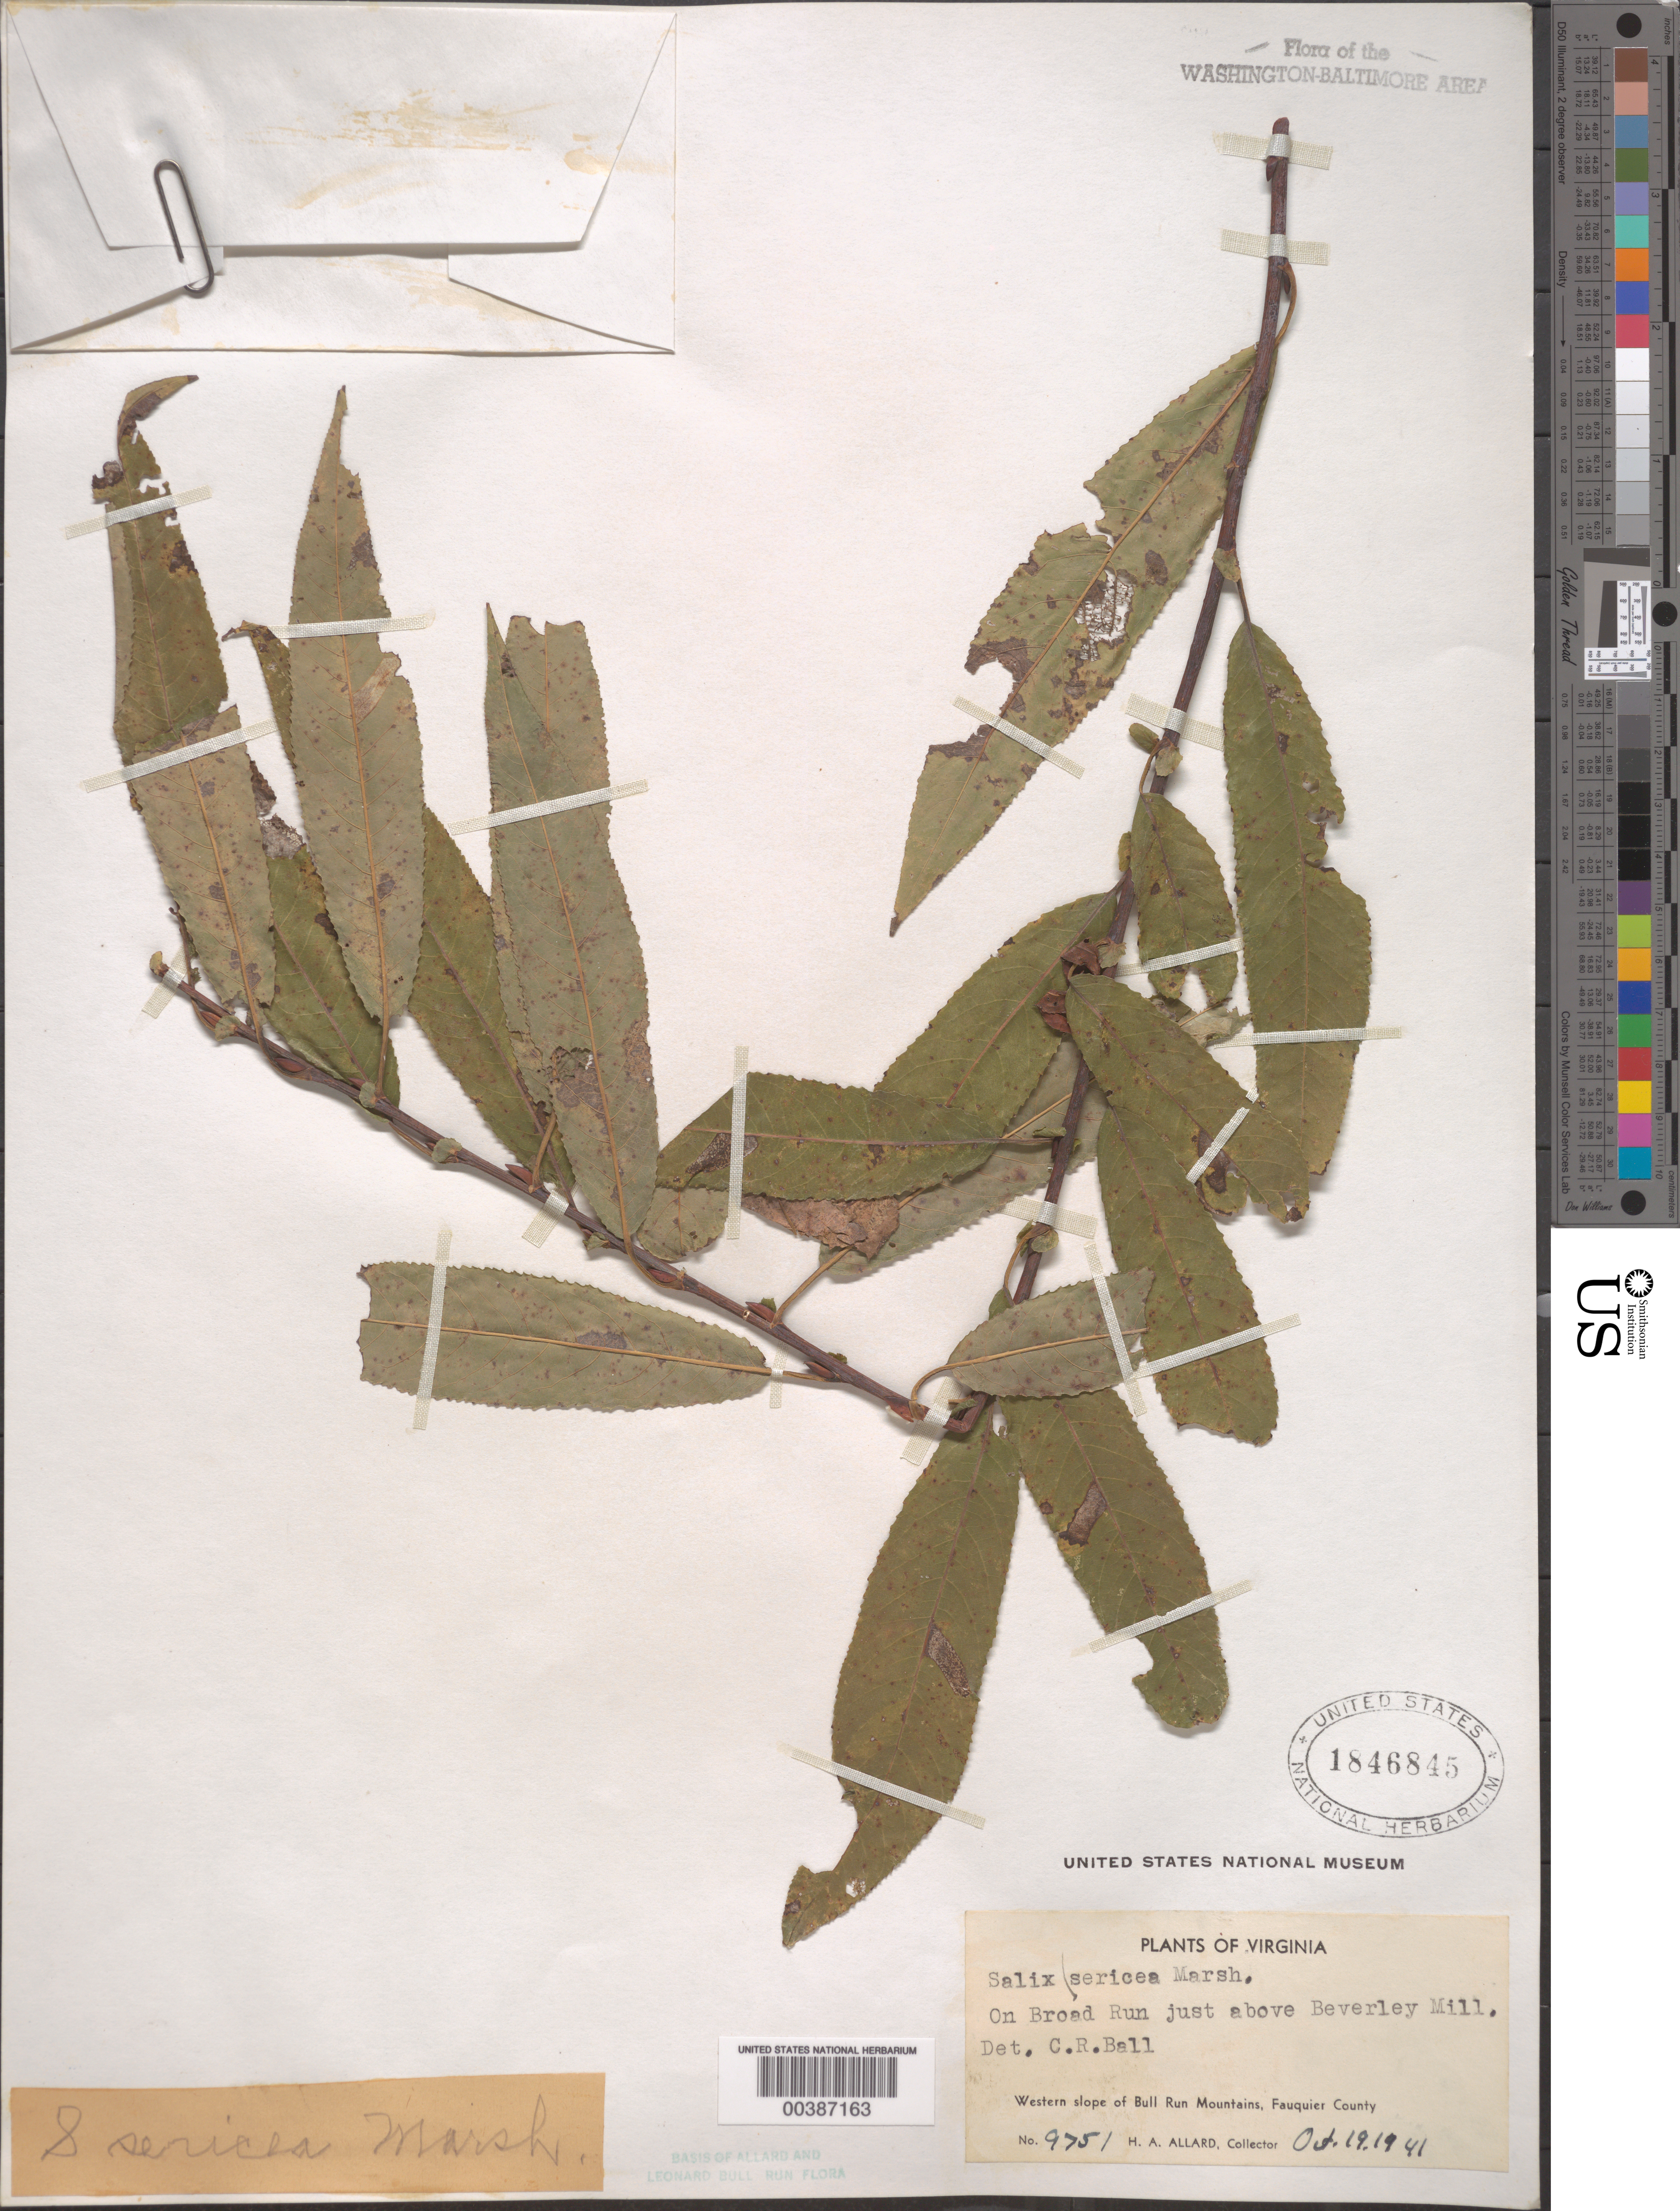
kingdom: Plantae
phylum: Tracheophyta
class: Magnoliopsida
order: Malpighiales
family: Salicaceae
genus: Salix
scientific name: Salix sericea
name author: Marshall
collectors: H. A. Allard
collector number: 9751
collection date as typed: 19 Oct 1941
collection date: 1941-10-19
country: United States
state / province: Virginia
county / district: Fauquier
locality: Broad Run, above Beverley Mill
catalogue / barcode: US 1846845